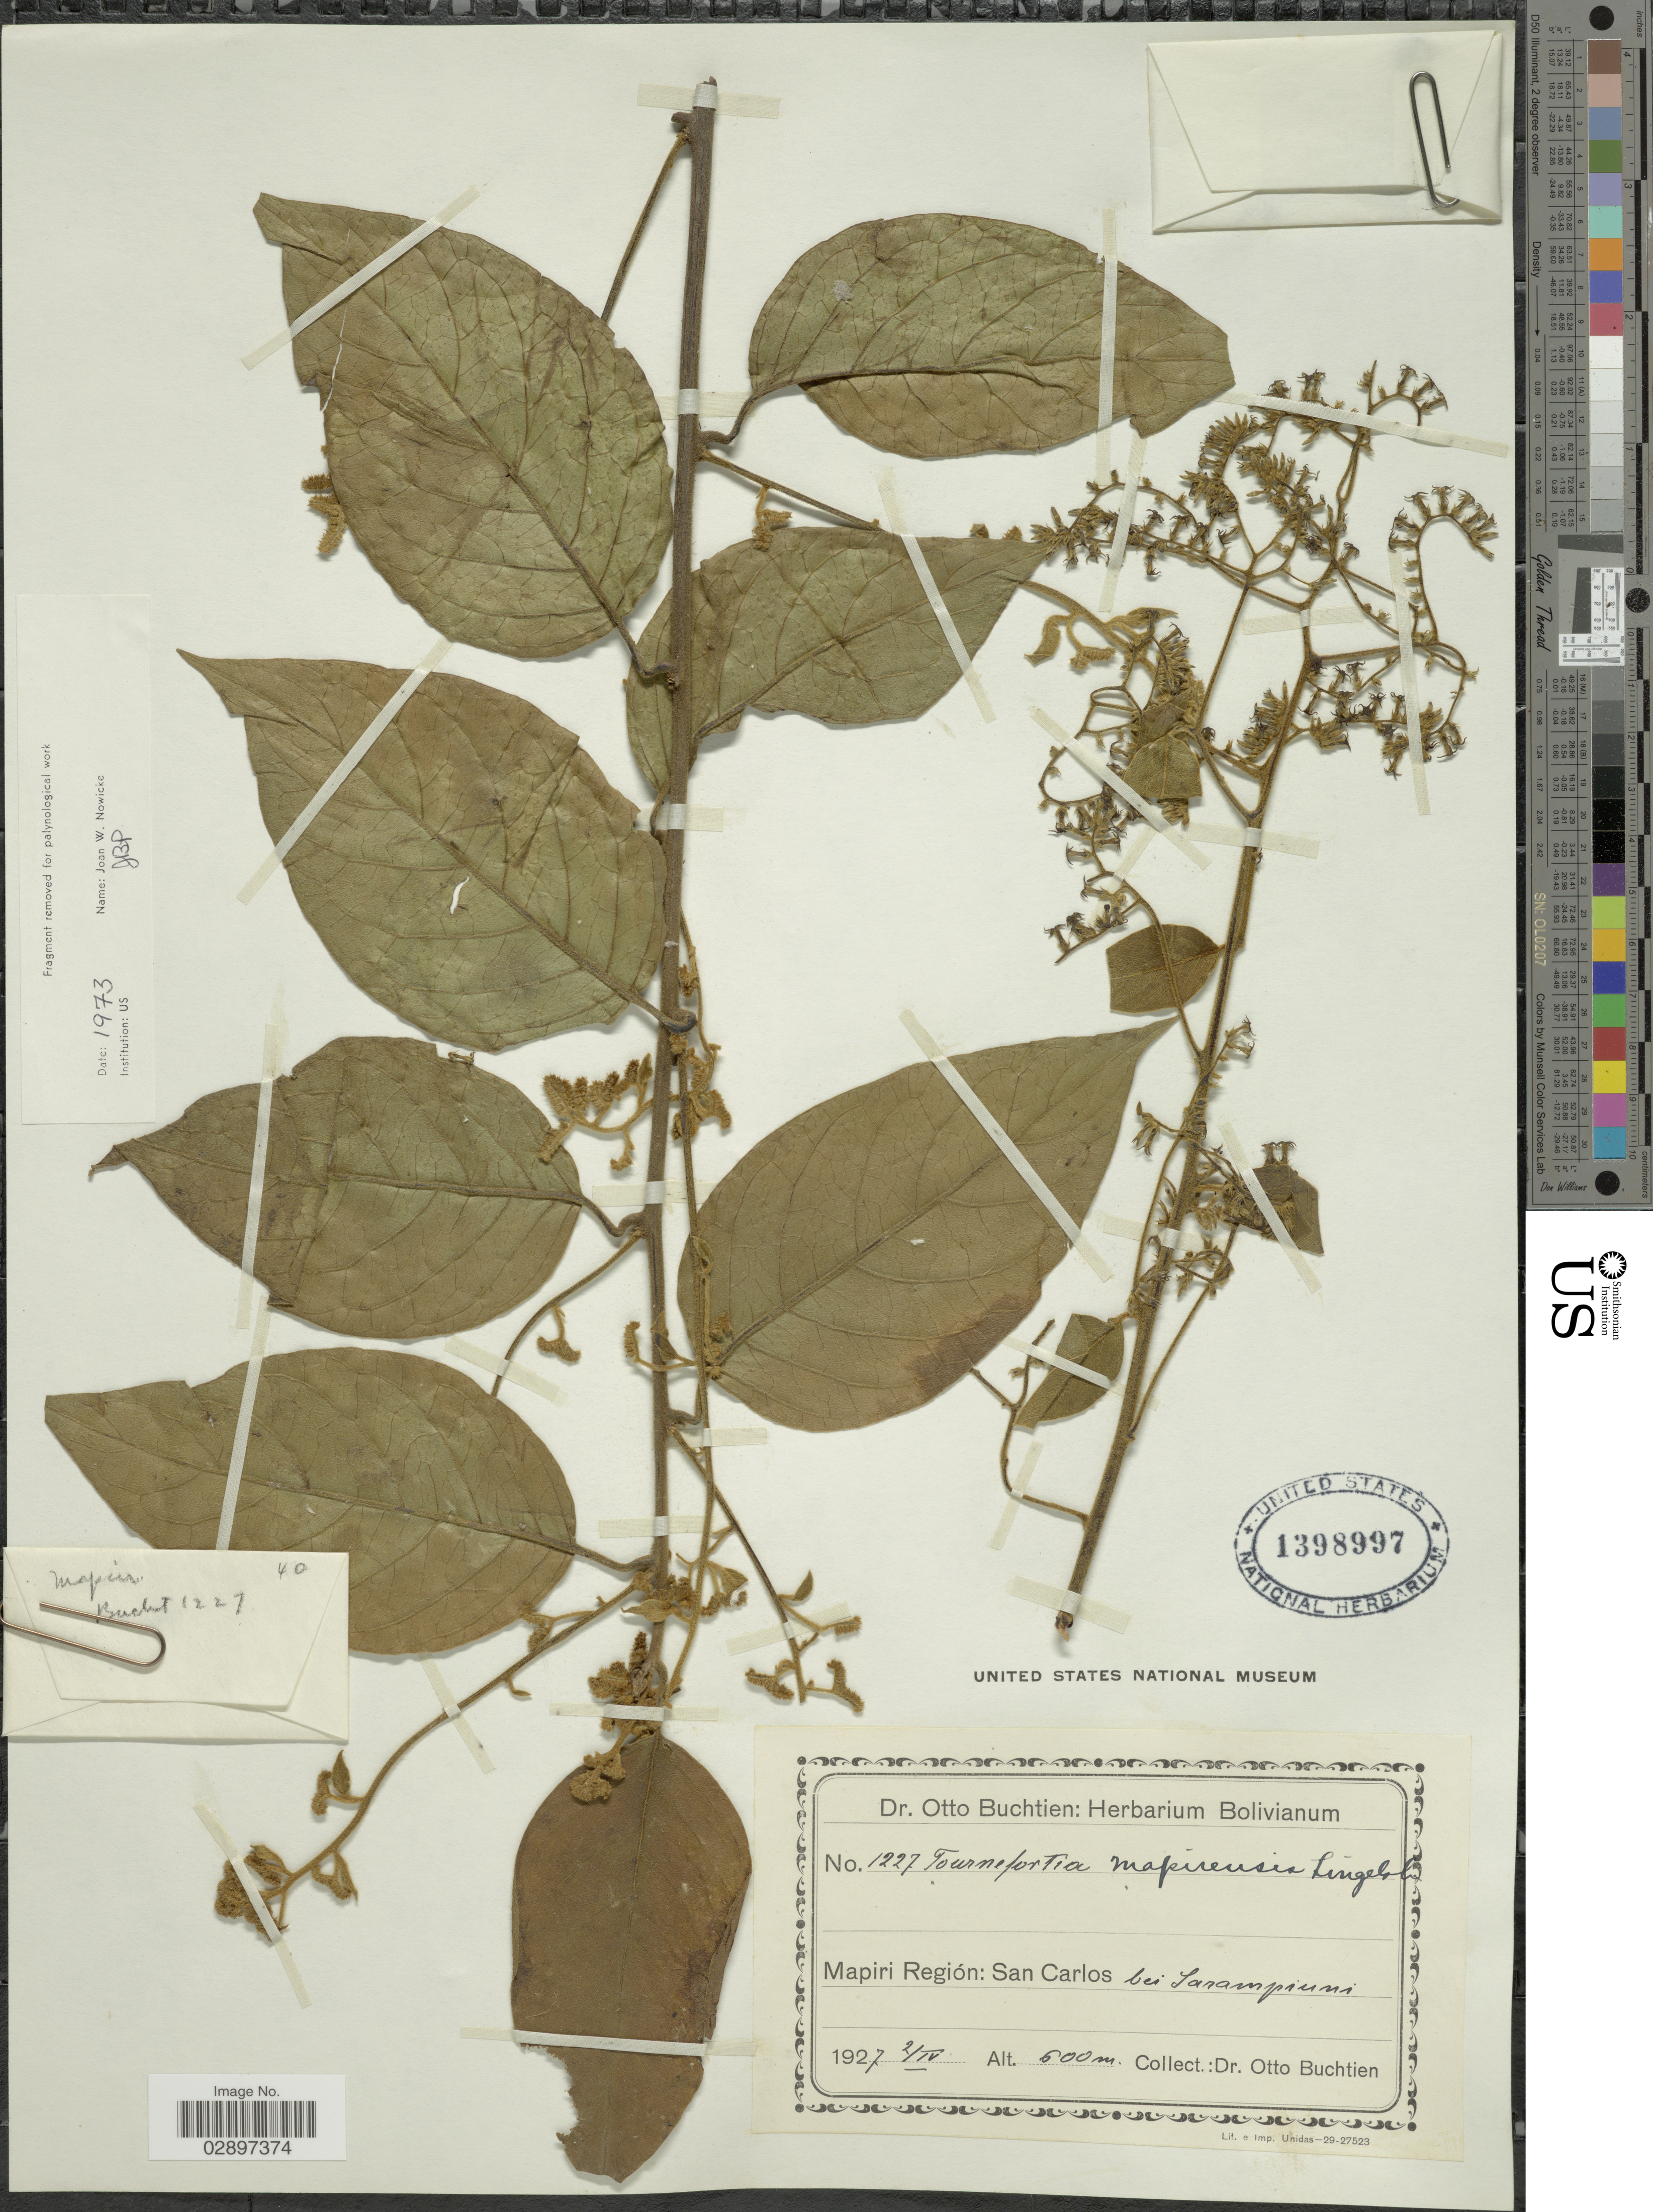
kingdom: Plantae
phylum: Tracheophyta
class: Magnoliopsida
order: Boraginales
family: Heliotropiaceae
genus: Tournefortia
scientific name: Tournefortia mapirensis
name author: Lingelsh.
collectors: O. Buchtien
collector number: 1227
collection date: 1927-04-02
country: Bolivia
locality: Mapiri Región: San Carlos. bei Sarampiuni.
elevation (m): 500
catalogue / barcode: US 1398997